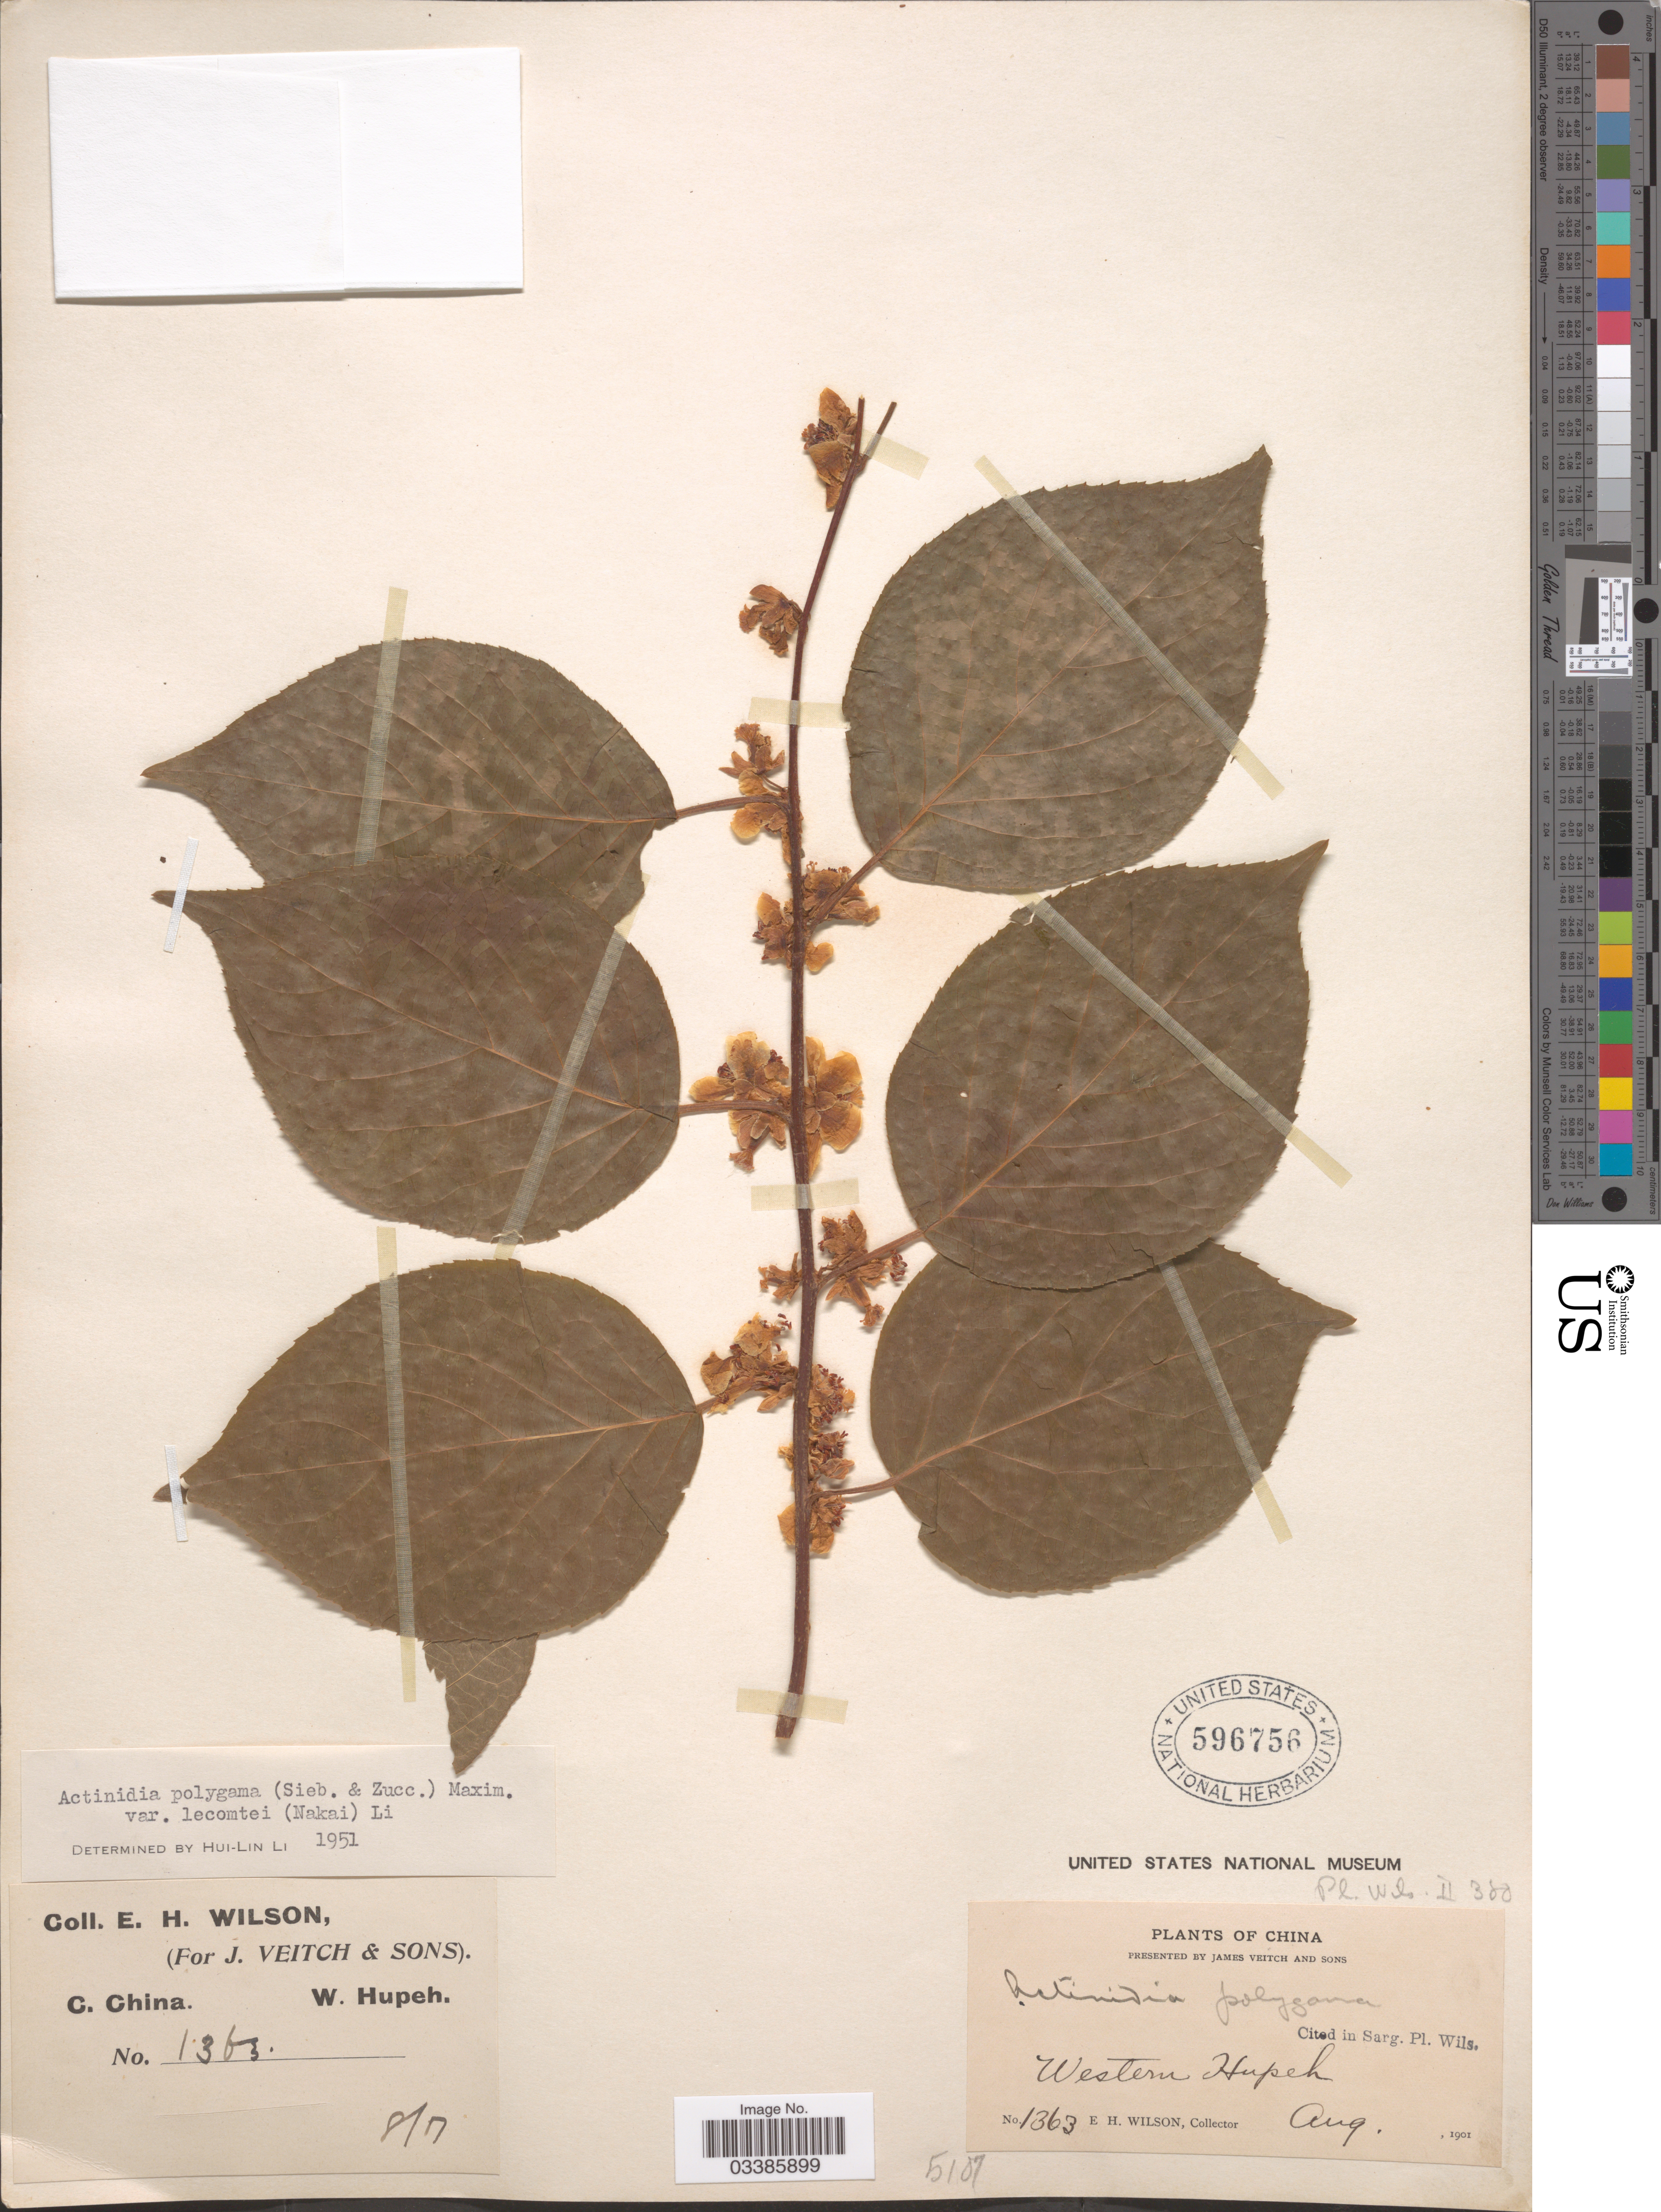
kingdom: Plantae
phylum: Tracheophyta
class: Magnoliopsida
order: Ericales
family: Actinidiaceae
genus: Actinidia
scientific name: Actinidia polygama var. lecomtei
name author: (Nakai) H.L. Li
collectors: E. Wilson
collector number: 1363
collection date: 1901-08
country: China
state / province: Hubei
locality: C. China. Western Hupeh.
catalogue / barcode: US 596756